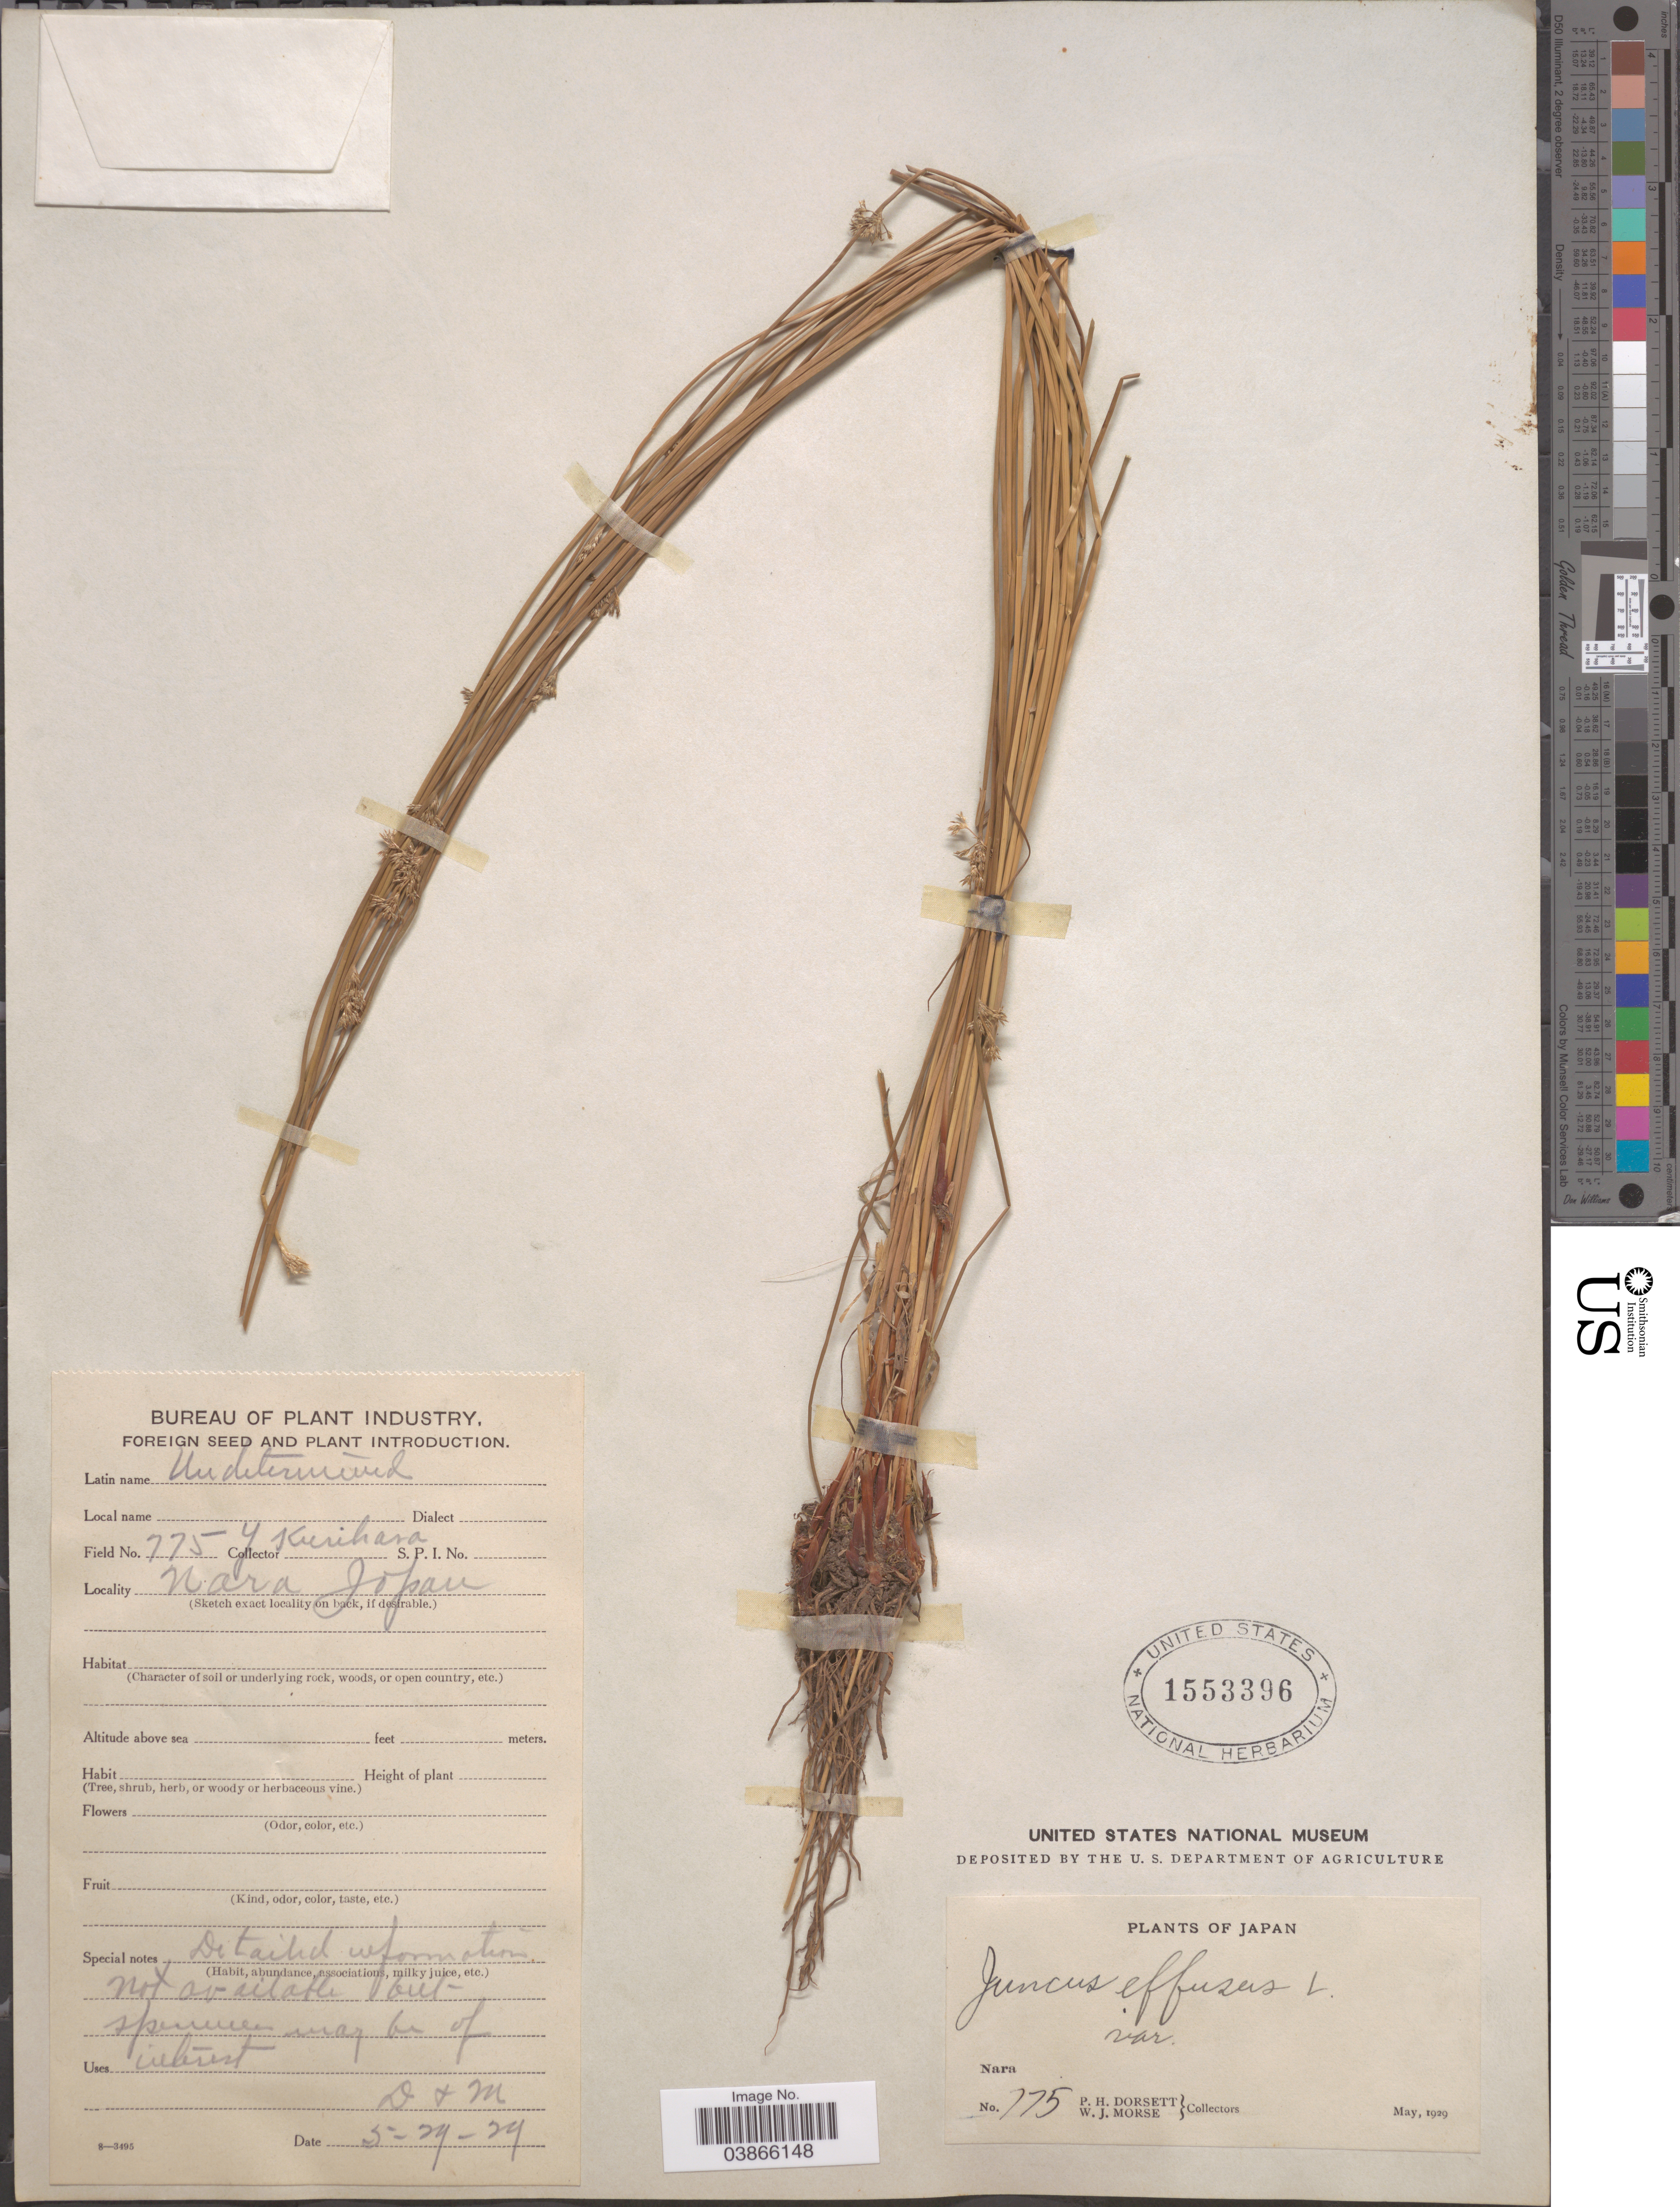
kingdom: Plantae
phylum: Tracheophyta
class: Liliopsida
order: Poales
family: Juncaceae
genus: Juncus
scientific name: Juncus effusus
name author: L.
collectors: P. H. Dorsett & W. J. Morse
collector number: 775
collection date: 1929-05-29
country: Japan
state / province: Nara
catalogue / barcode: US 1553396